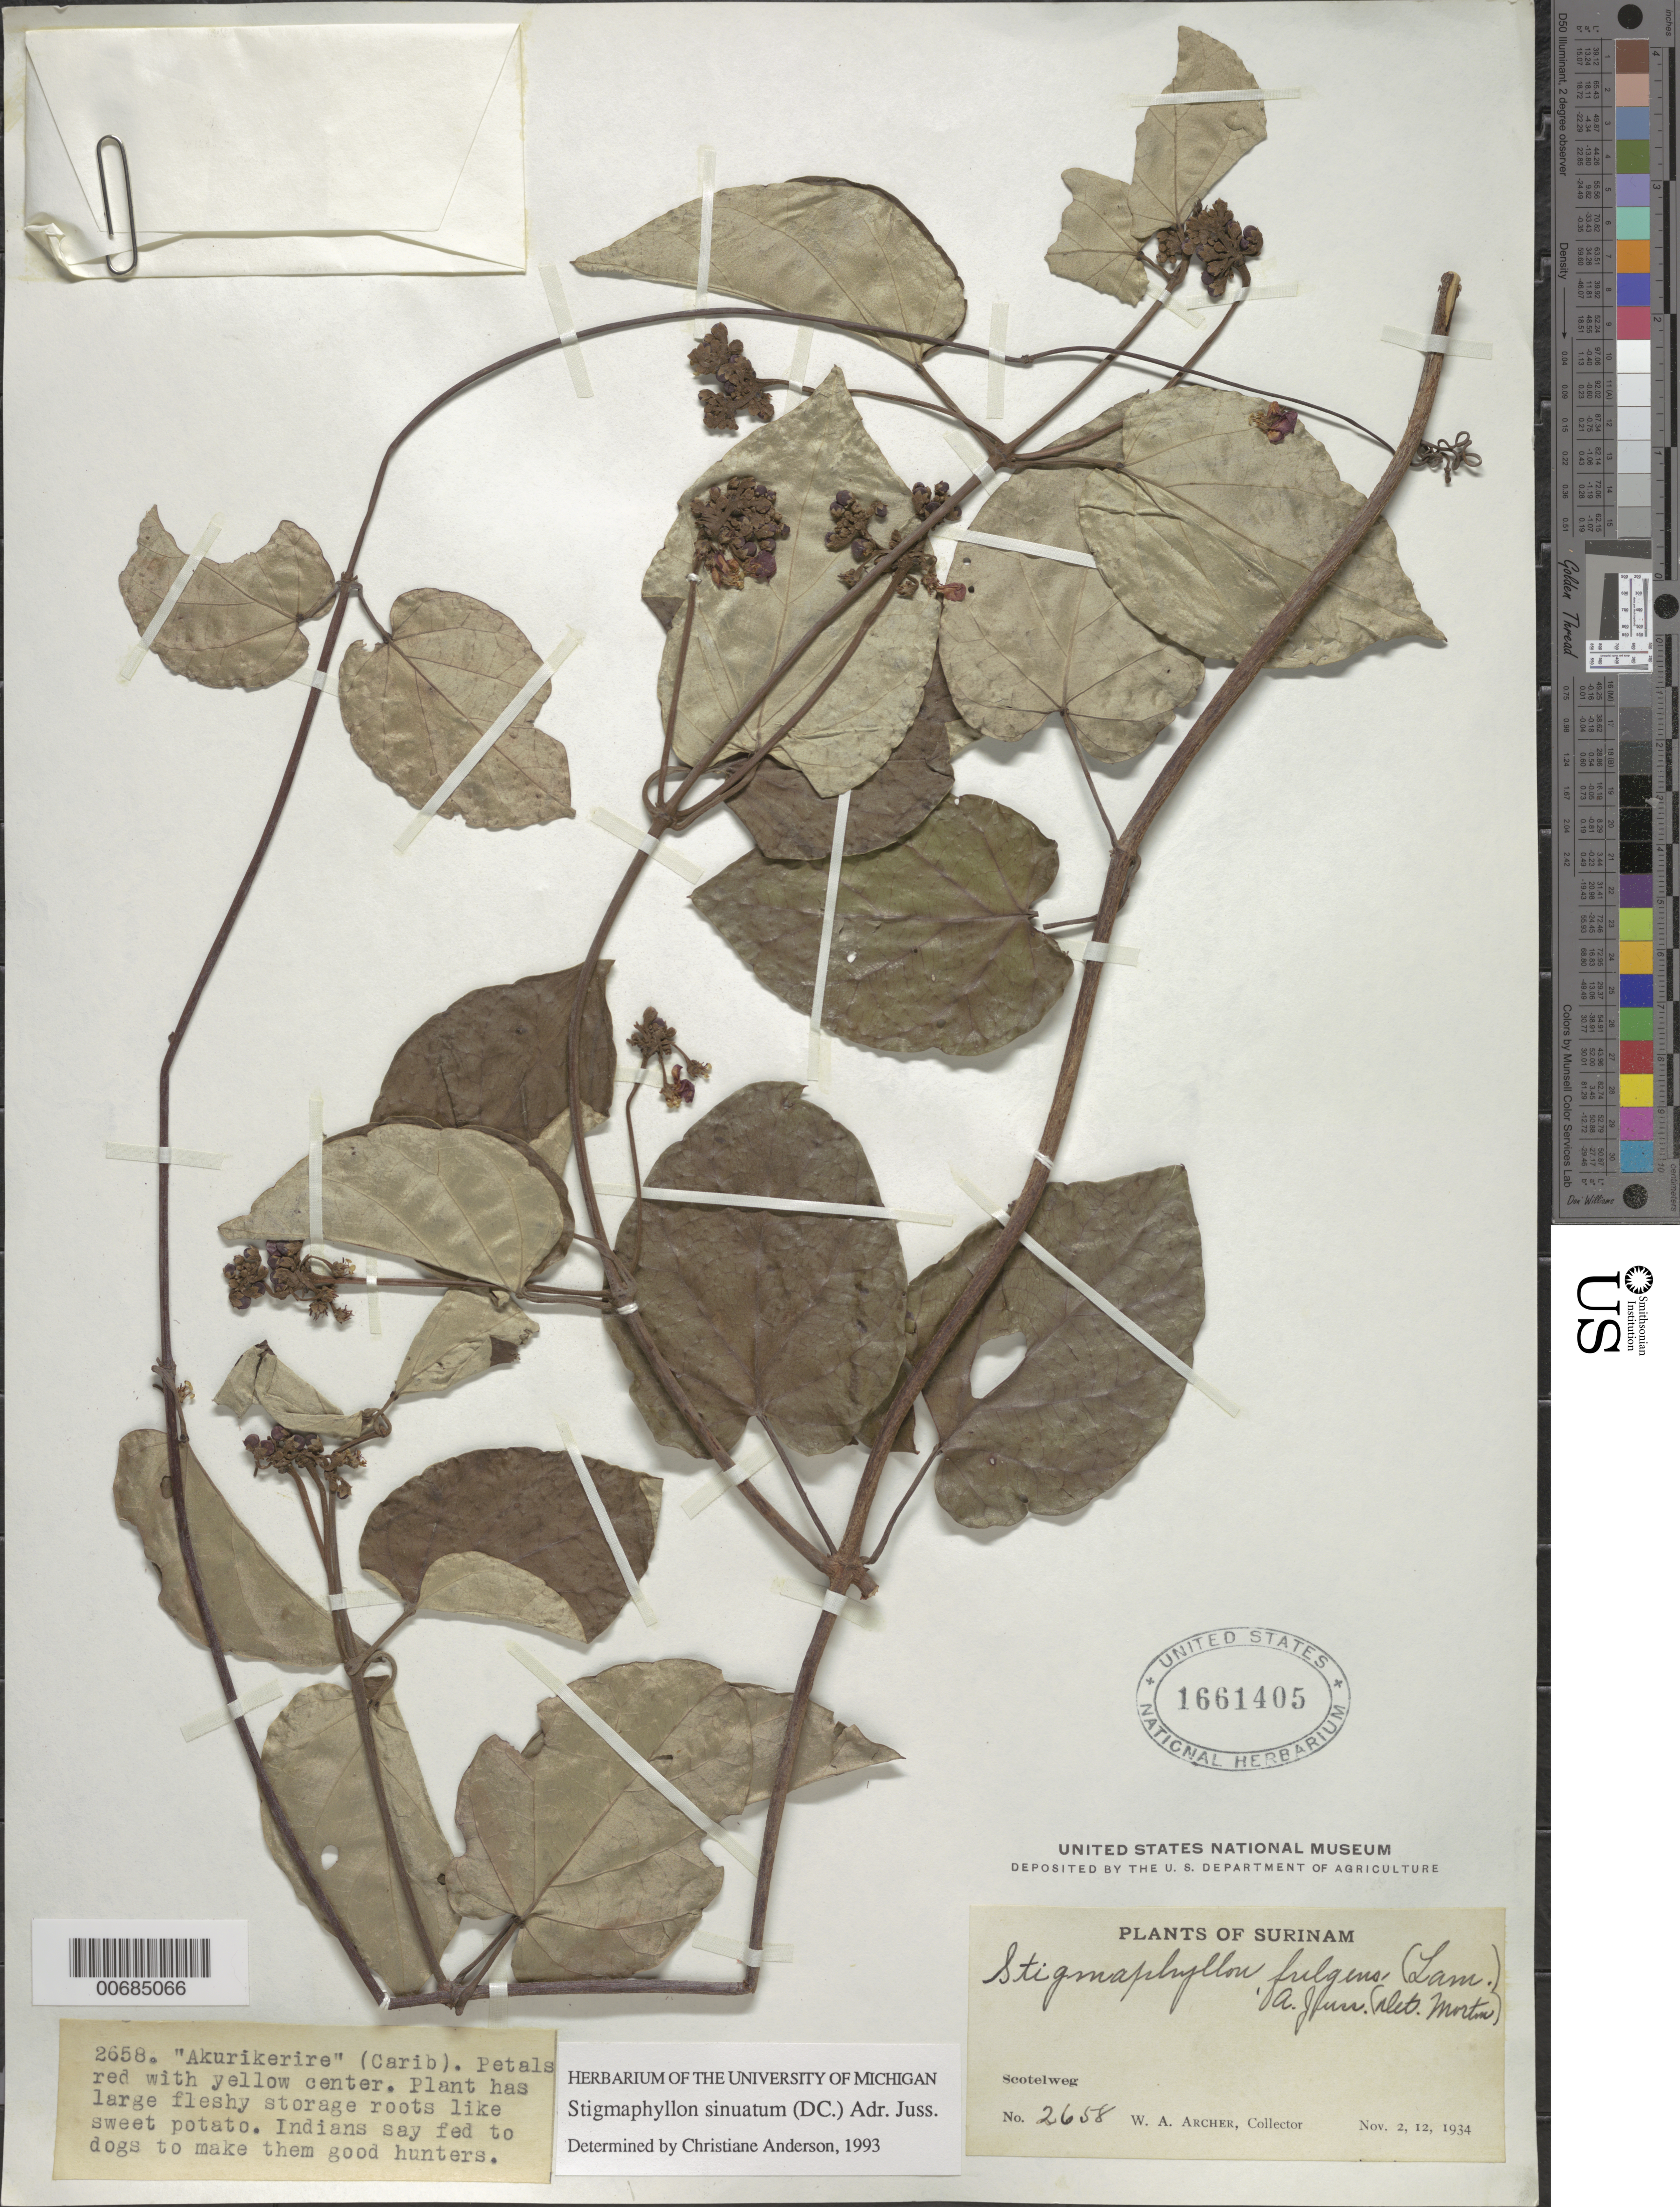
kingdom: Plantae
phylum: Tracheophyta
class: Magnoliopsida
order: Malpighiales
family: Malpighiaceae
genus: Stigmaphyllon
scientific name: Stigmaphyllon sinuatum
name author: (DC.) A. Juss.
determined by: Anderson, C.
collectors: W. A. Archer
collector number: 2658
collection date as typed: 2-Nov-34 or 12-Nov-34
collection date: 1934-11-02 or 1934-11-12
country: Suriname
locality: Scotelweg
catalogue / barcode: US 1661405